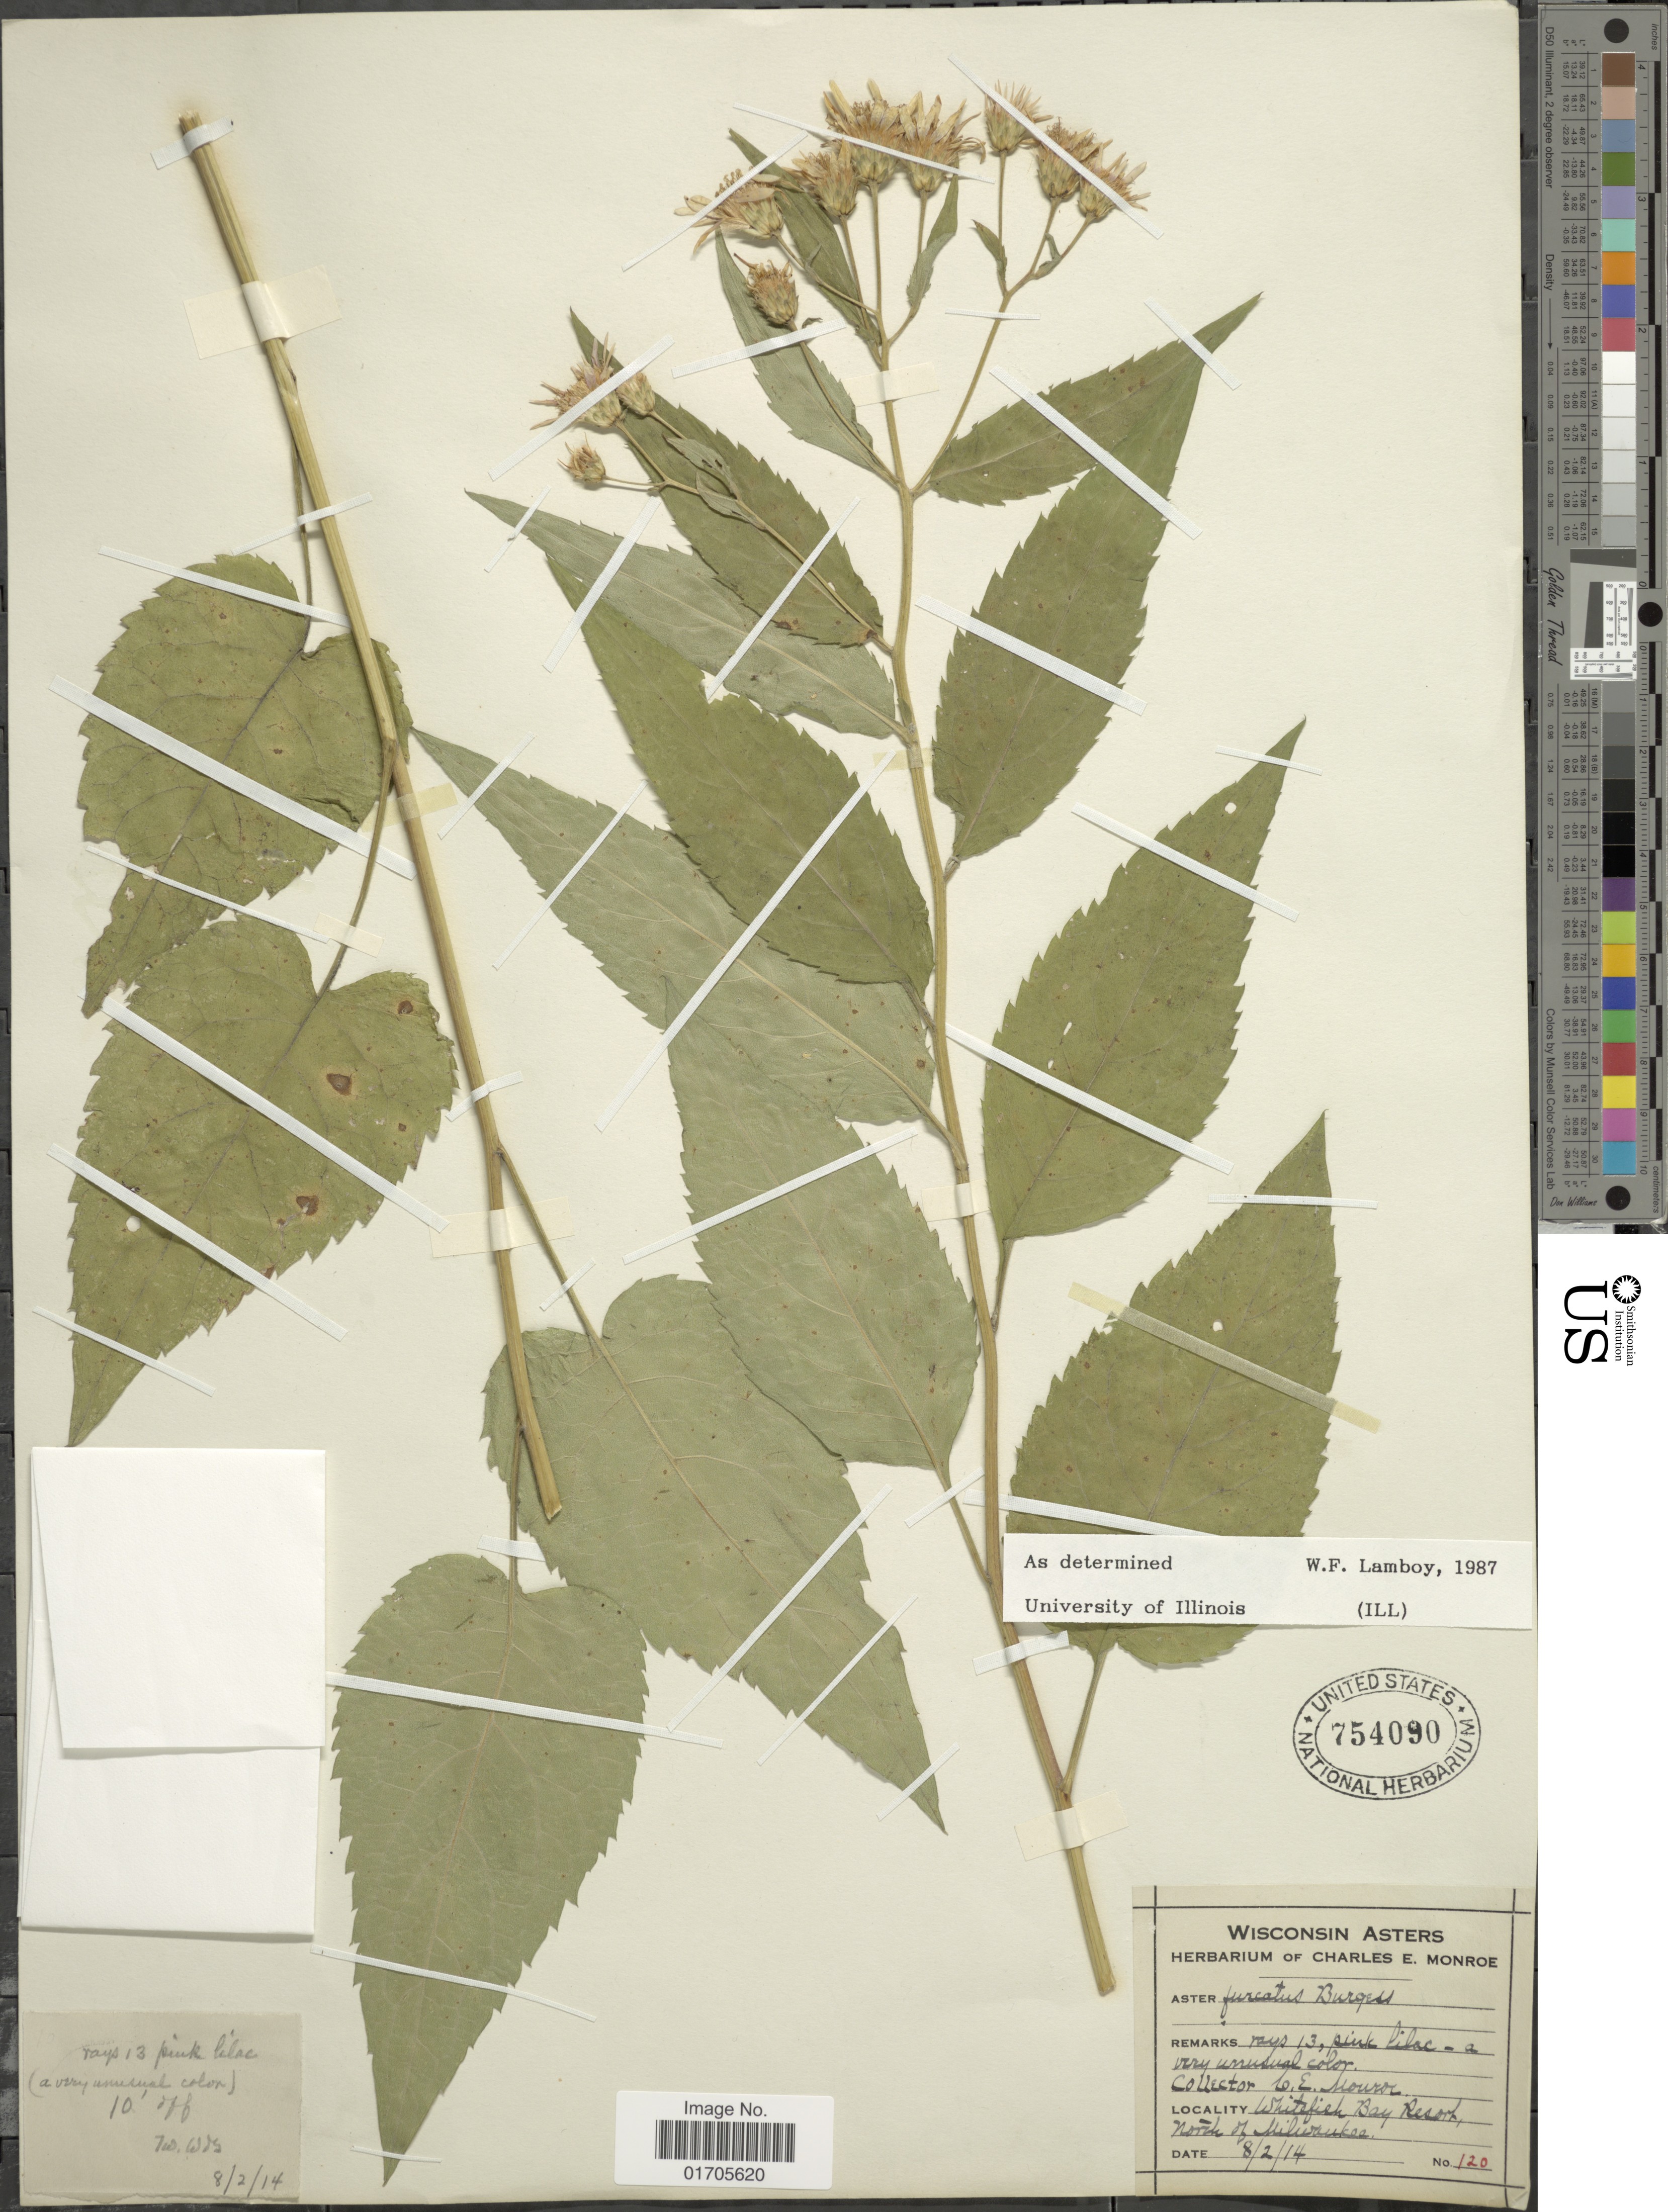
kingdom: Plantae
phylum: Tracheophyta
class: Magnoliopsida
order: Asterales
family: Asteraceae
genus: Eurybia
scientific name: Eurybia furcata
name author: G.L. Nesom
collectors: C. Monroe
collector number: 120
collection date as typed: Transcribed d/m/y: 2/8/14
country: United States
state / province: Wisconsin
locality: Wisconsin Asters. Whitefield Bay Resort, North of Milwaukee.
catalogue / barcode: US 754090